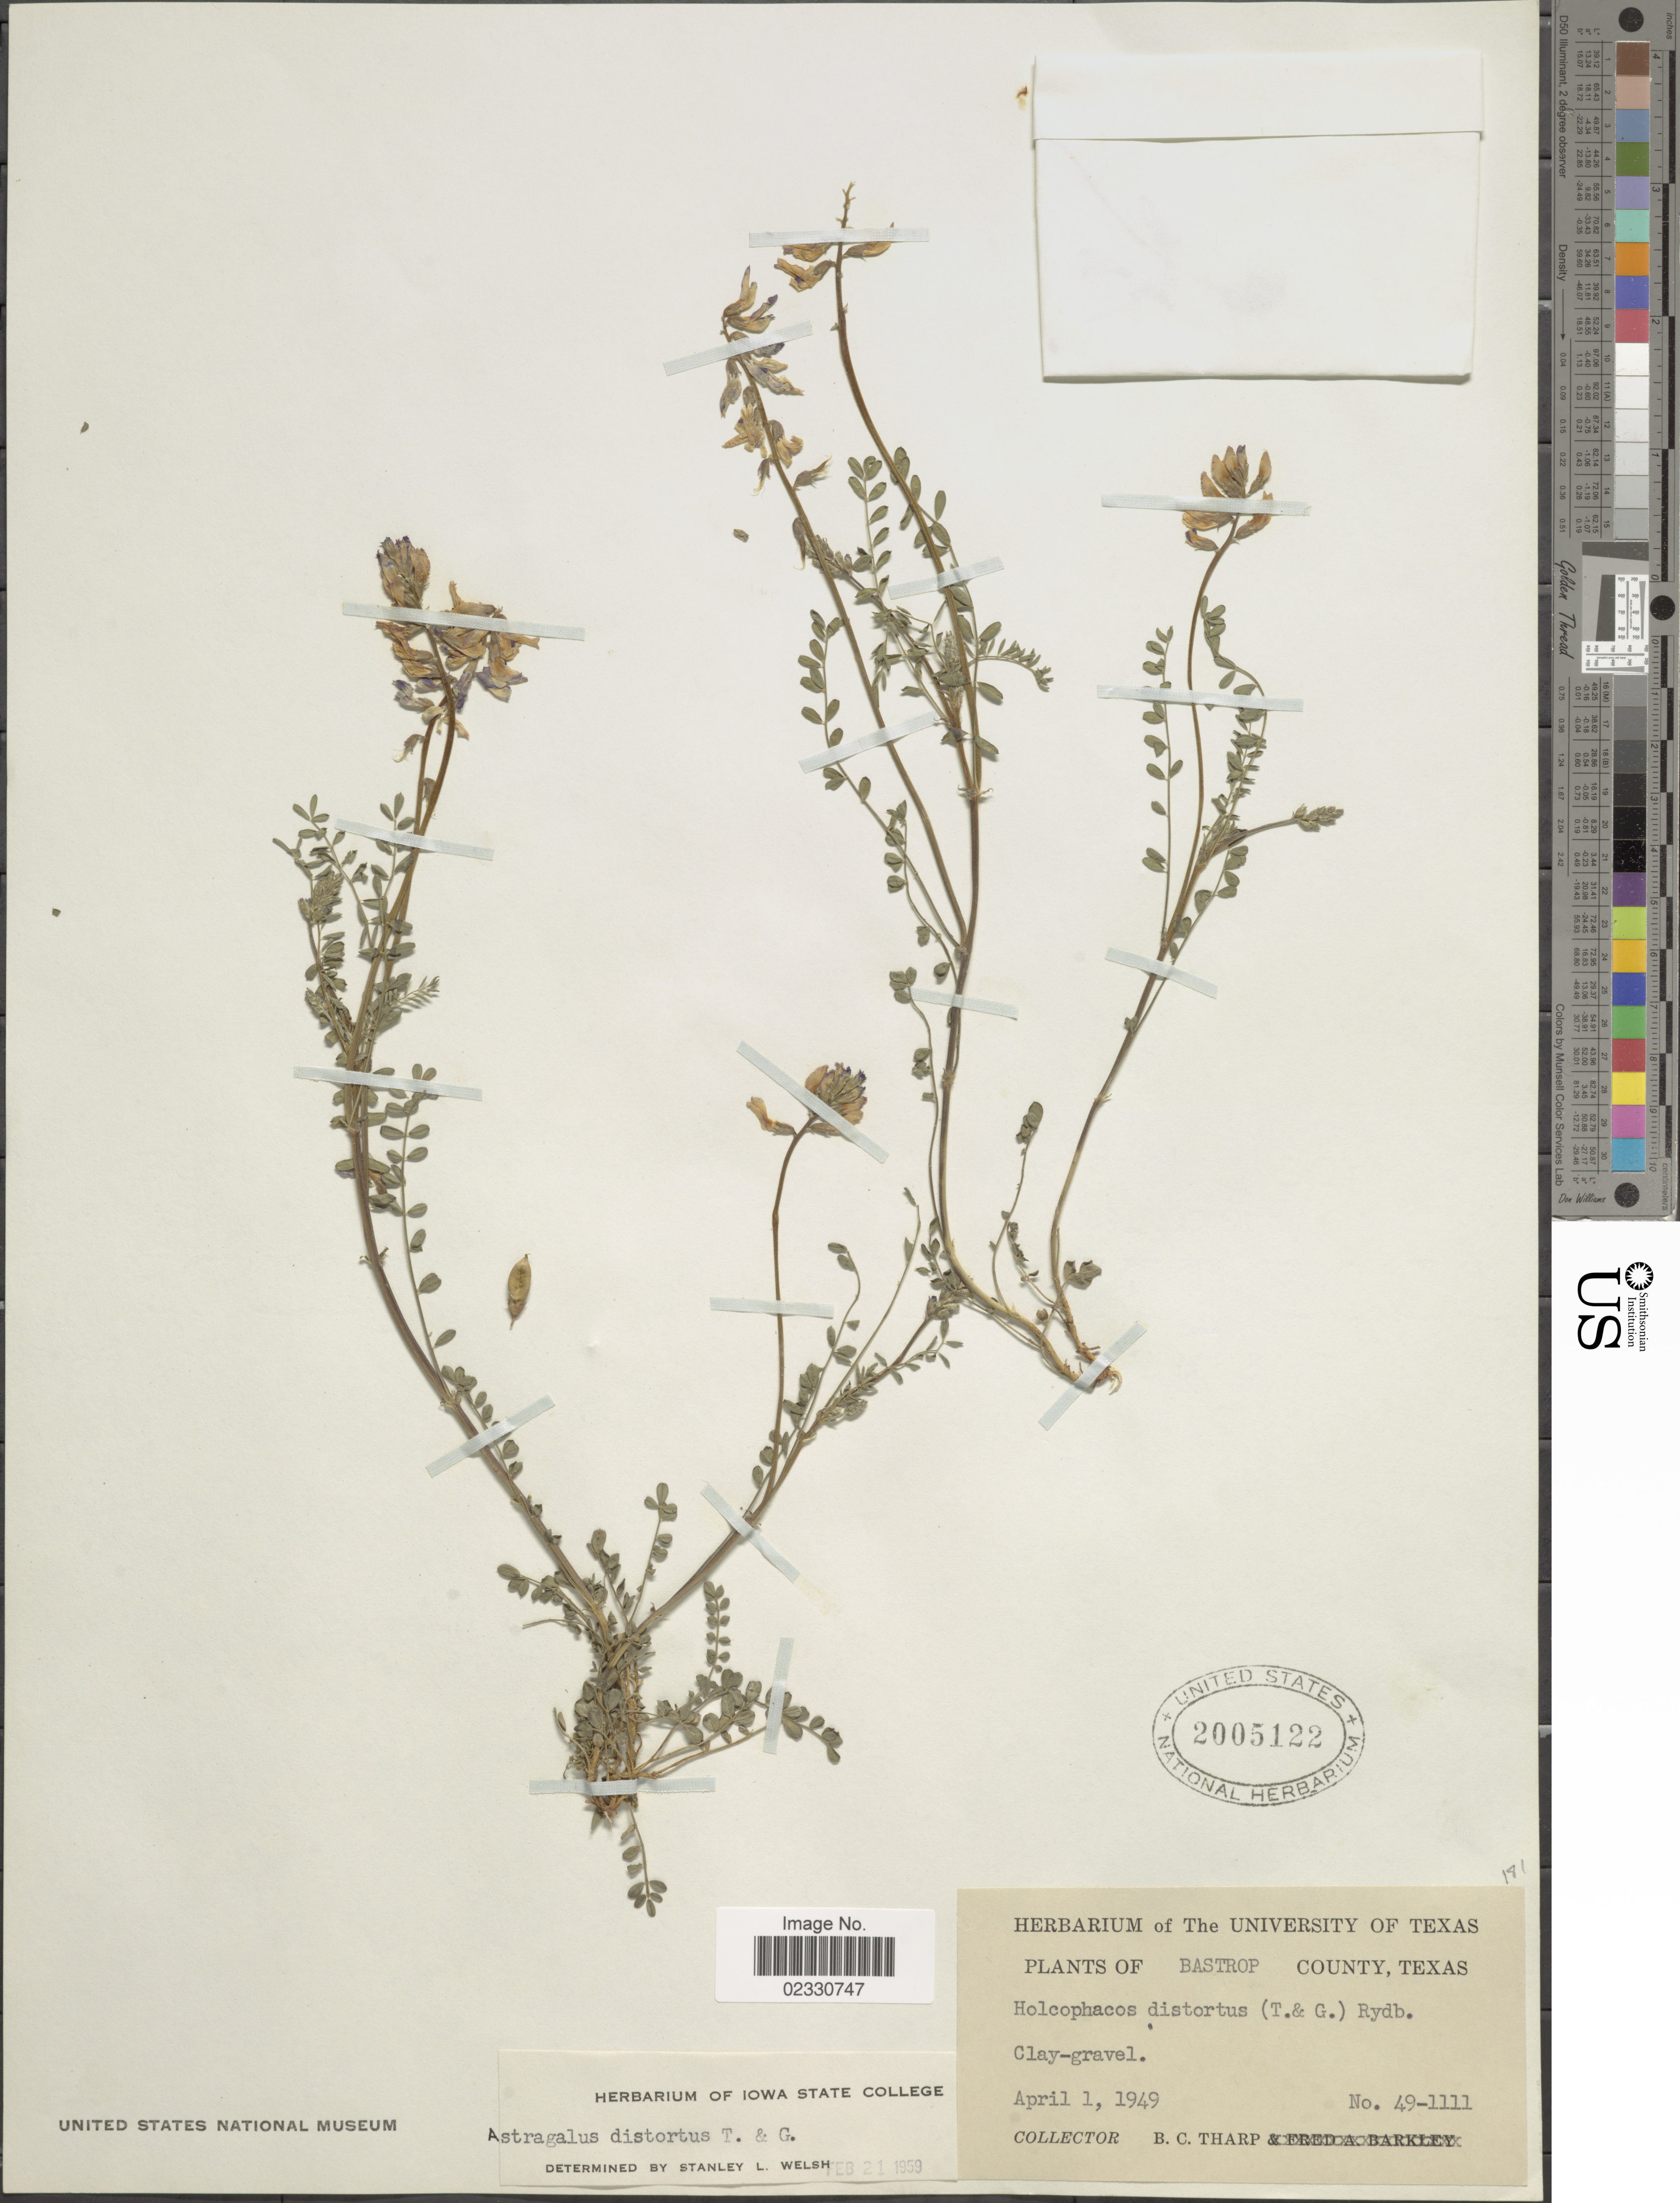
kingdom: Plantae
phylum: Tracheophyta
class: Magnoliopsida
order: Fabales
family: Fabaceae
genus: Astragalus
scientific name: Astragalus distortus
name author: Torr. & A. Gray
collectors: B. C. Tharp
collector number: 49-1111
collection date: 1949-04-01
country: United States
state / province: Texas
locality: Bastrop County, clay-gravel.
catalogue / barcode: US 2005122